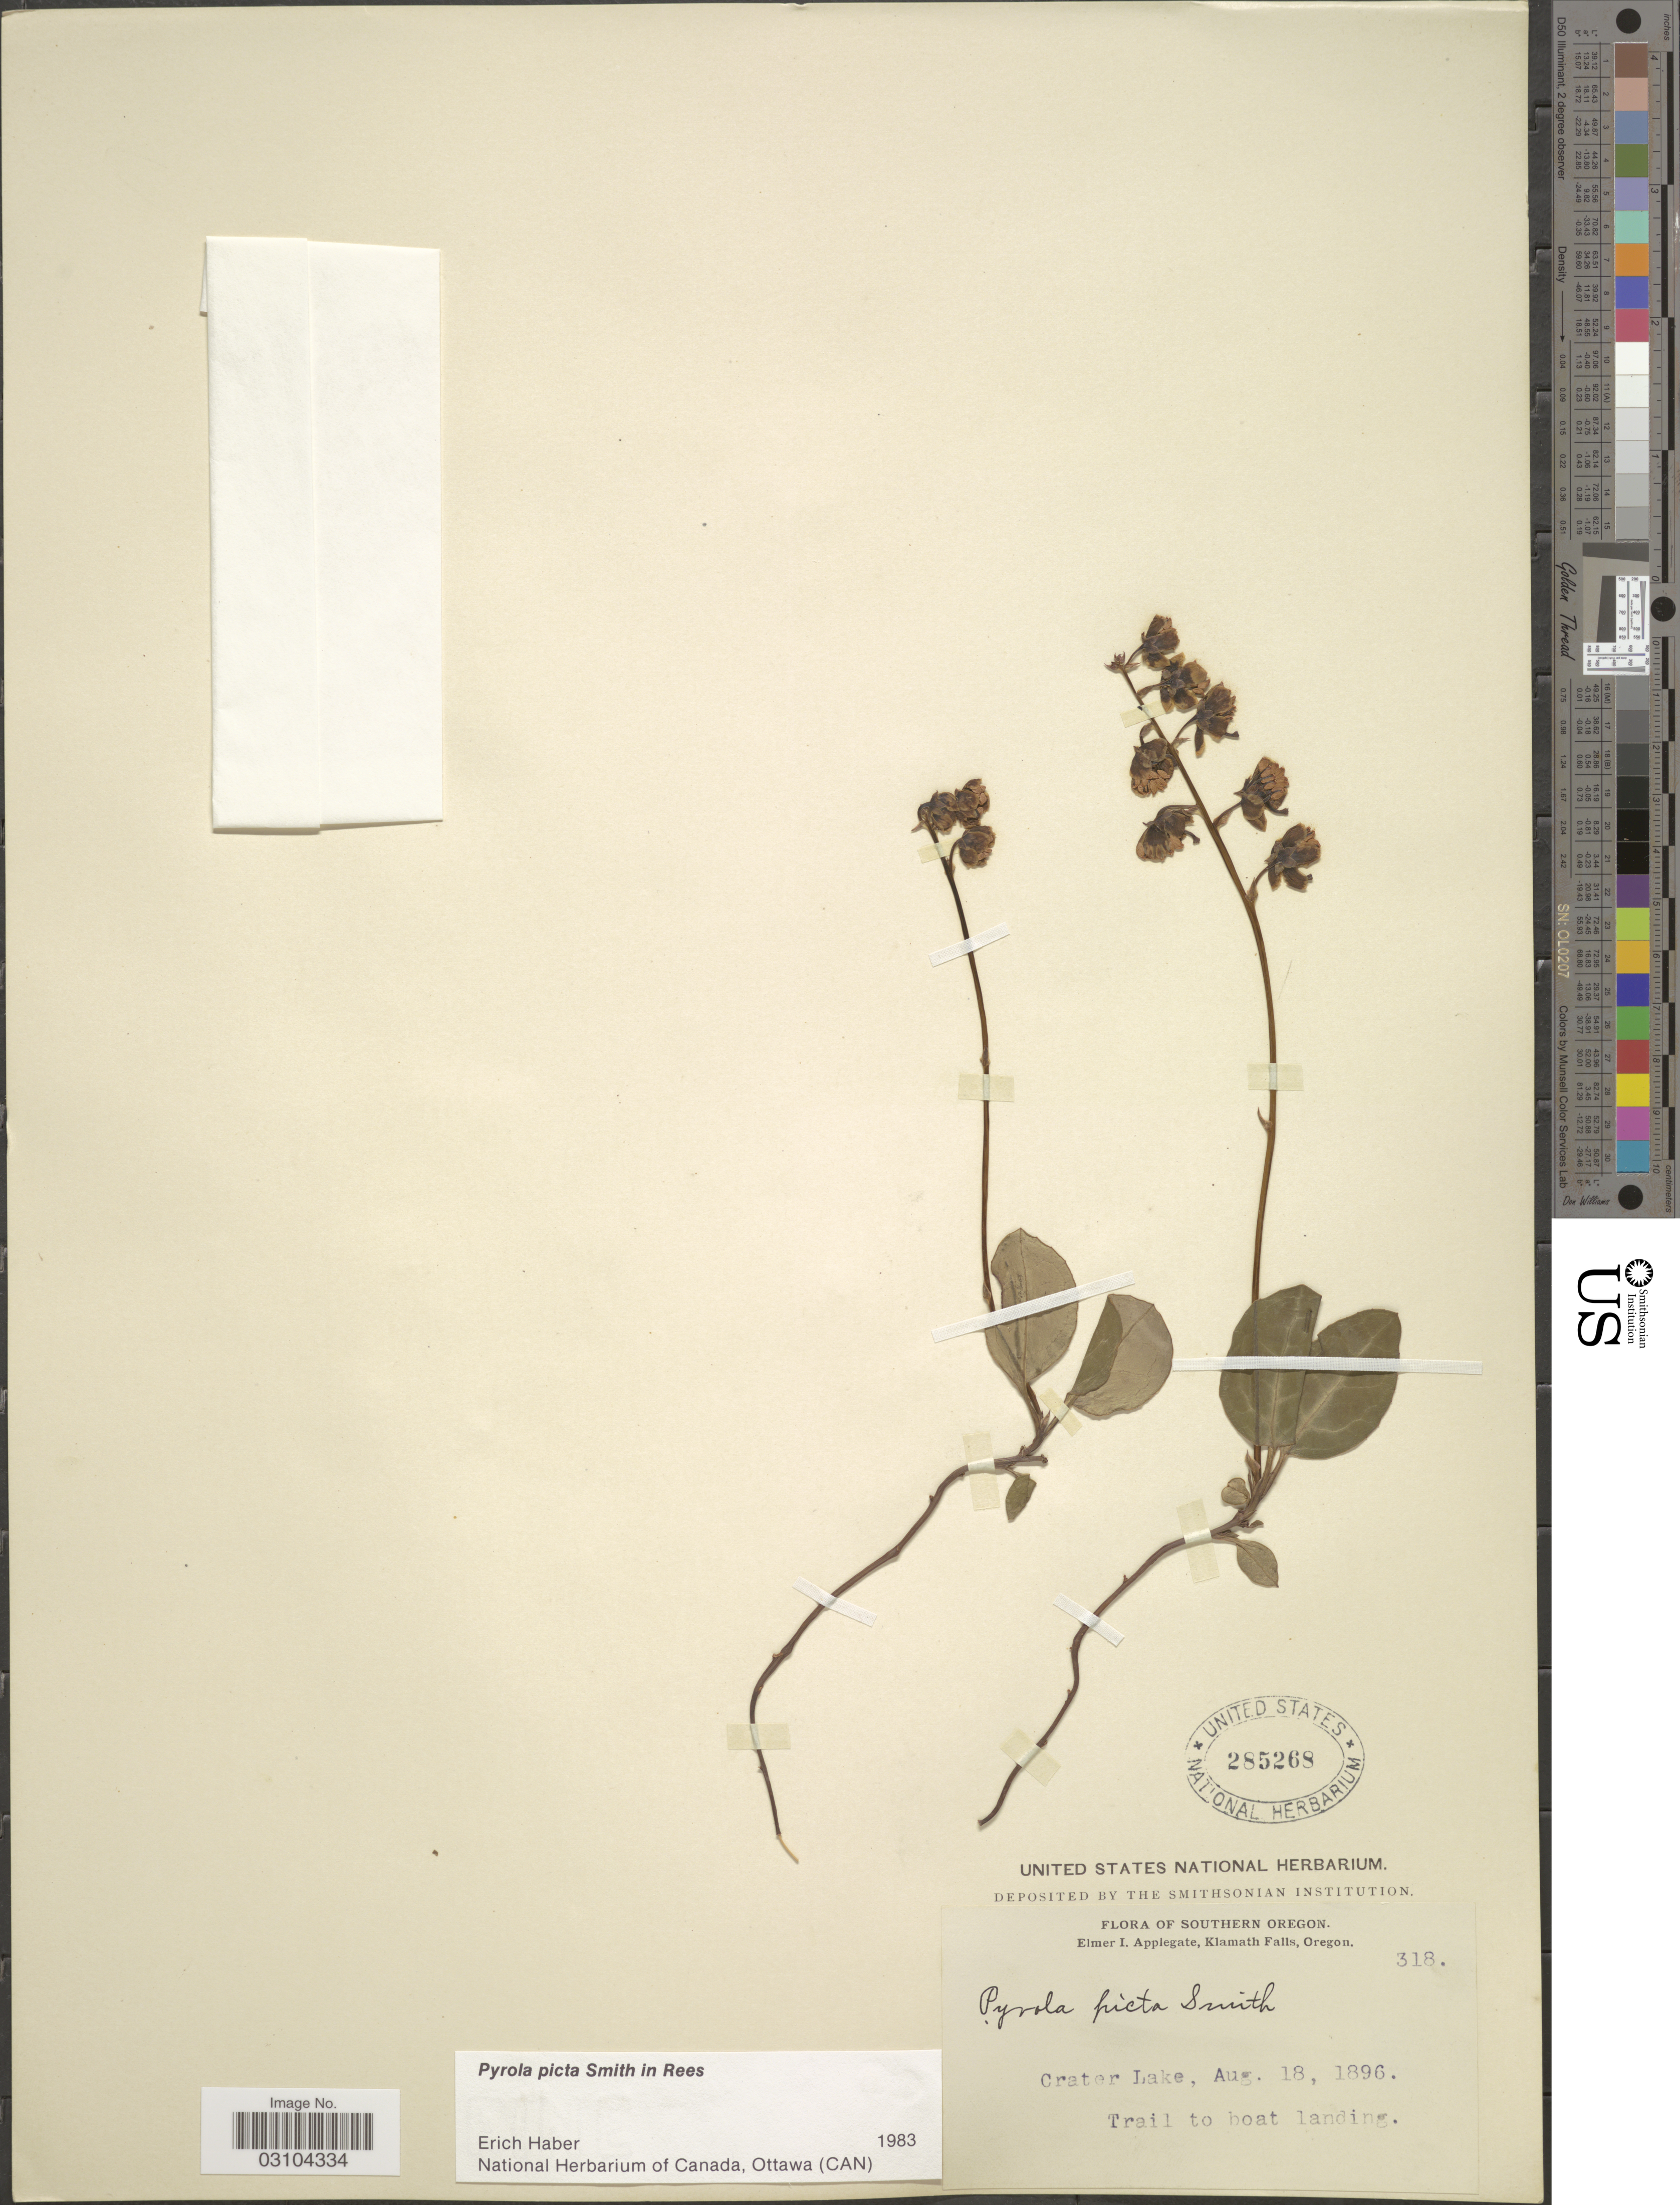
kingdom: Plantae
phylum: Tracheophyta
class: Magnoliopsida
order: Ericales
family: Ericaceae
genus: Pyrola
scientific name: Pyrola picta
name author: Sm. in Rees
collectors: E. I. Applegate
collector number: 318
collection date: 1896-08-18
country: United States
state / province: Oregon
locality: Southern Oregon. Klamath Falls, Crater Lake, Trail to boat landing.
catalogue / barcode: US 285268